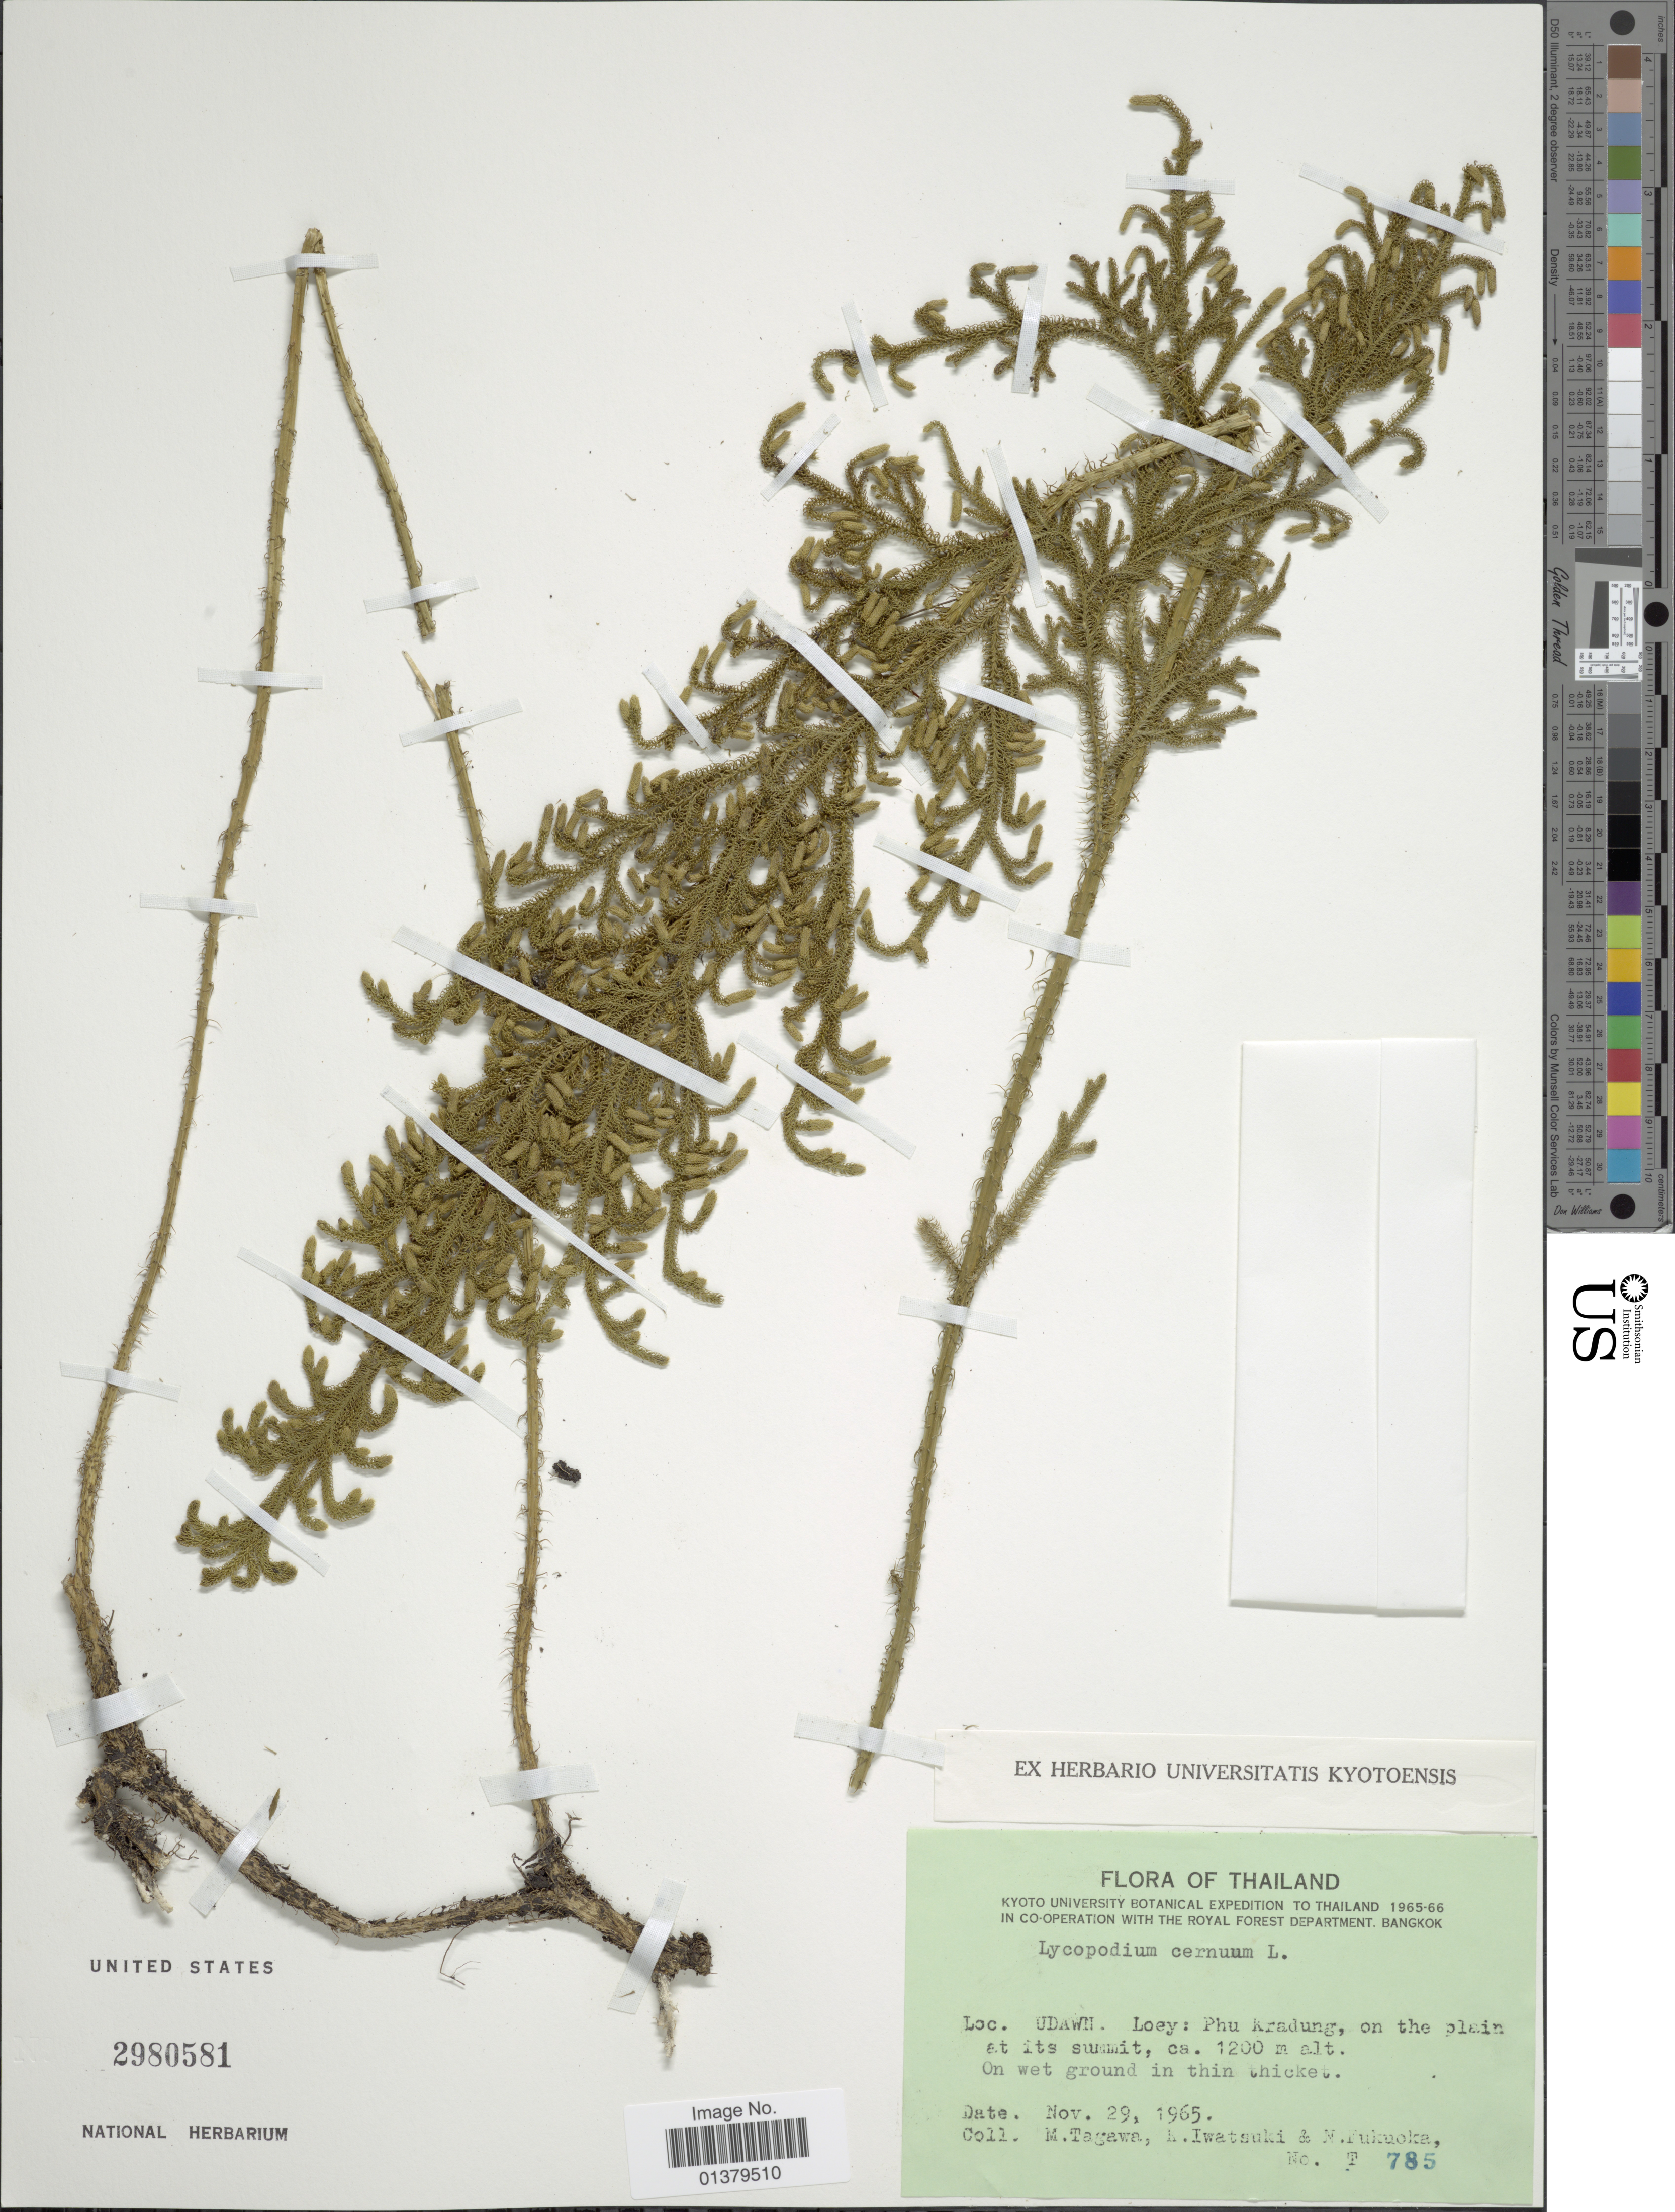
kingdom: Plantae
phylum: Tracheophyta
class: Lycopodiopsida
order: Lycopodiales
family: Lycopodiaceae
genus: Palhinhaea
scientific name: Palhinhaea cernua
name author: (L.) Vasc. & Franco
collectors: M. Tagawa, K. Iwatsuki & N. Fukuoka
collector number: T 785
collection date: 1965-11-29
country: Thailand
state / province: Loei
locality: Udawn, Loey: Phu kradung, on the plain at its summit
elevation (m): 1200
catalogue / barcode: US 2980581